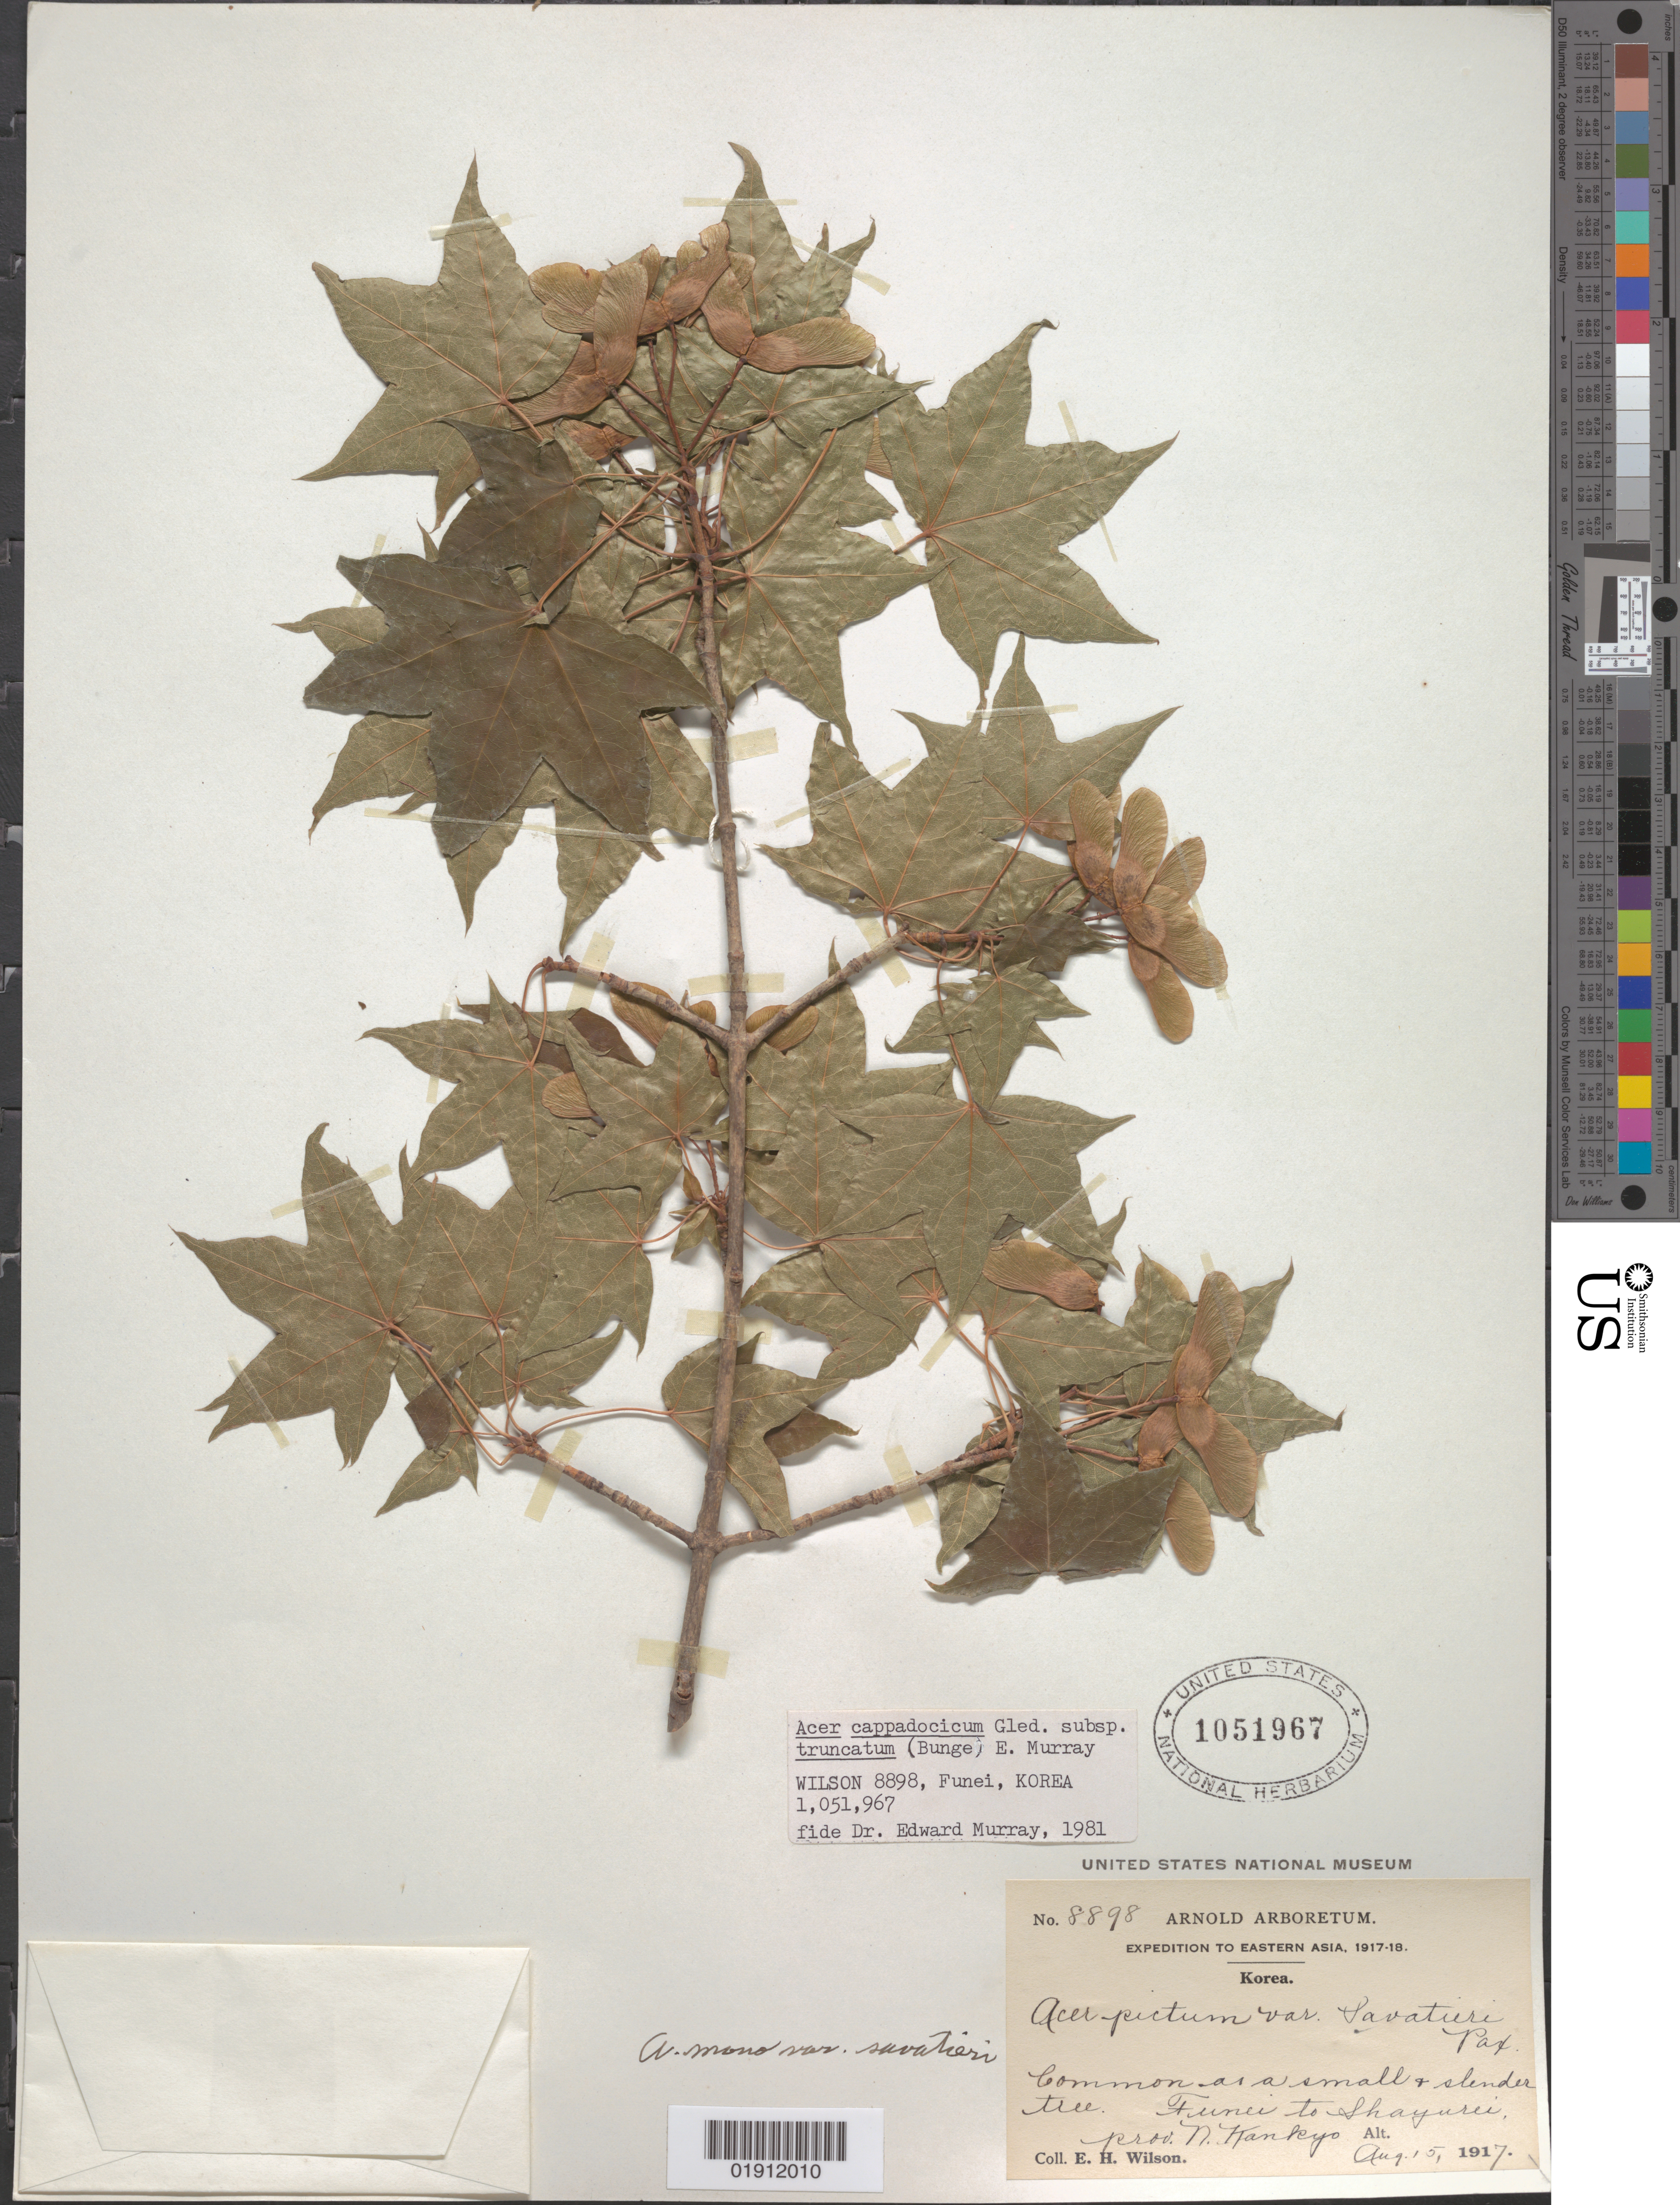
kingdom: Plantae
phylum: Tracheophyta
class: Magnoliopsida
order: Sapindales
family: Sapindaceae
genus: Acer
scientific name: Acer cappadocicum subsp. truncatum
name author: (Bunge) A.E. Murray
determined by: Murray, Edward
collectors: E. H. Wilson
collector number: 8898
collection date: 1917-08-15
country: North Korea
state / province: North Hamgyong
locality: Prov. N. Kankyo [North Hamgyong], Funei [Puryong ?] to Shayurei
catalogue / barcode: US 1051967